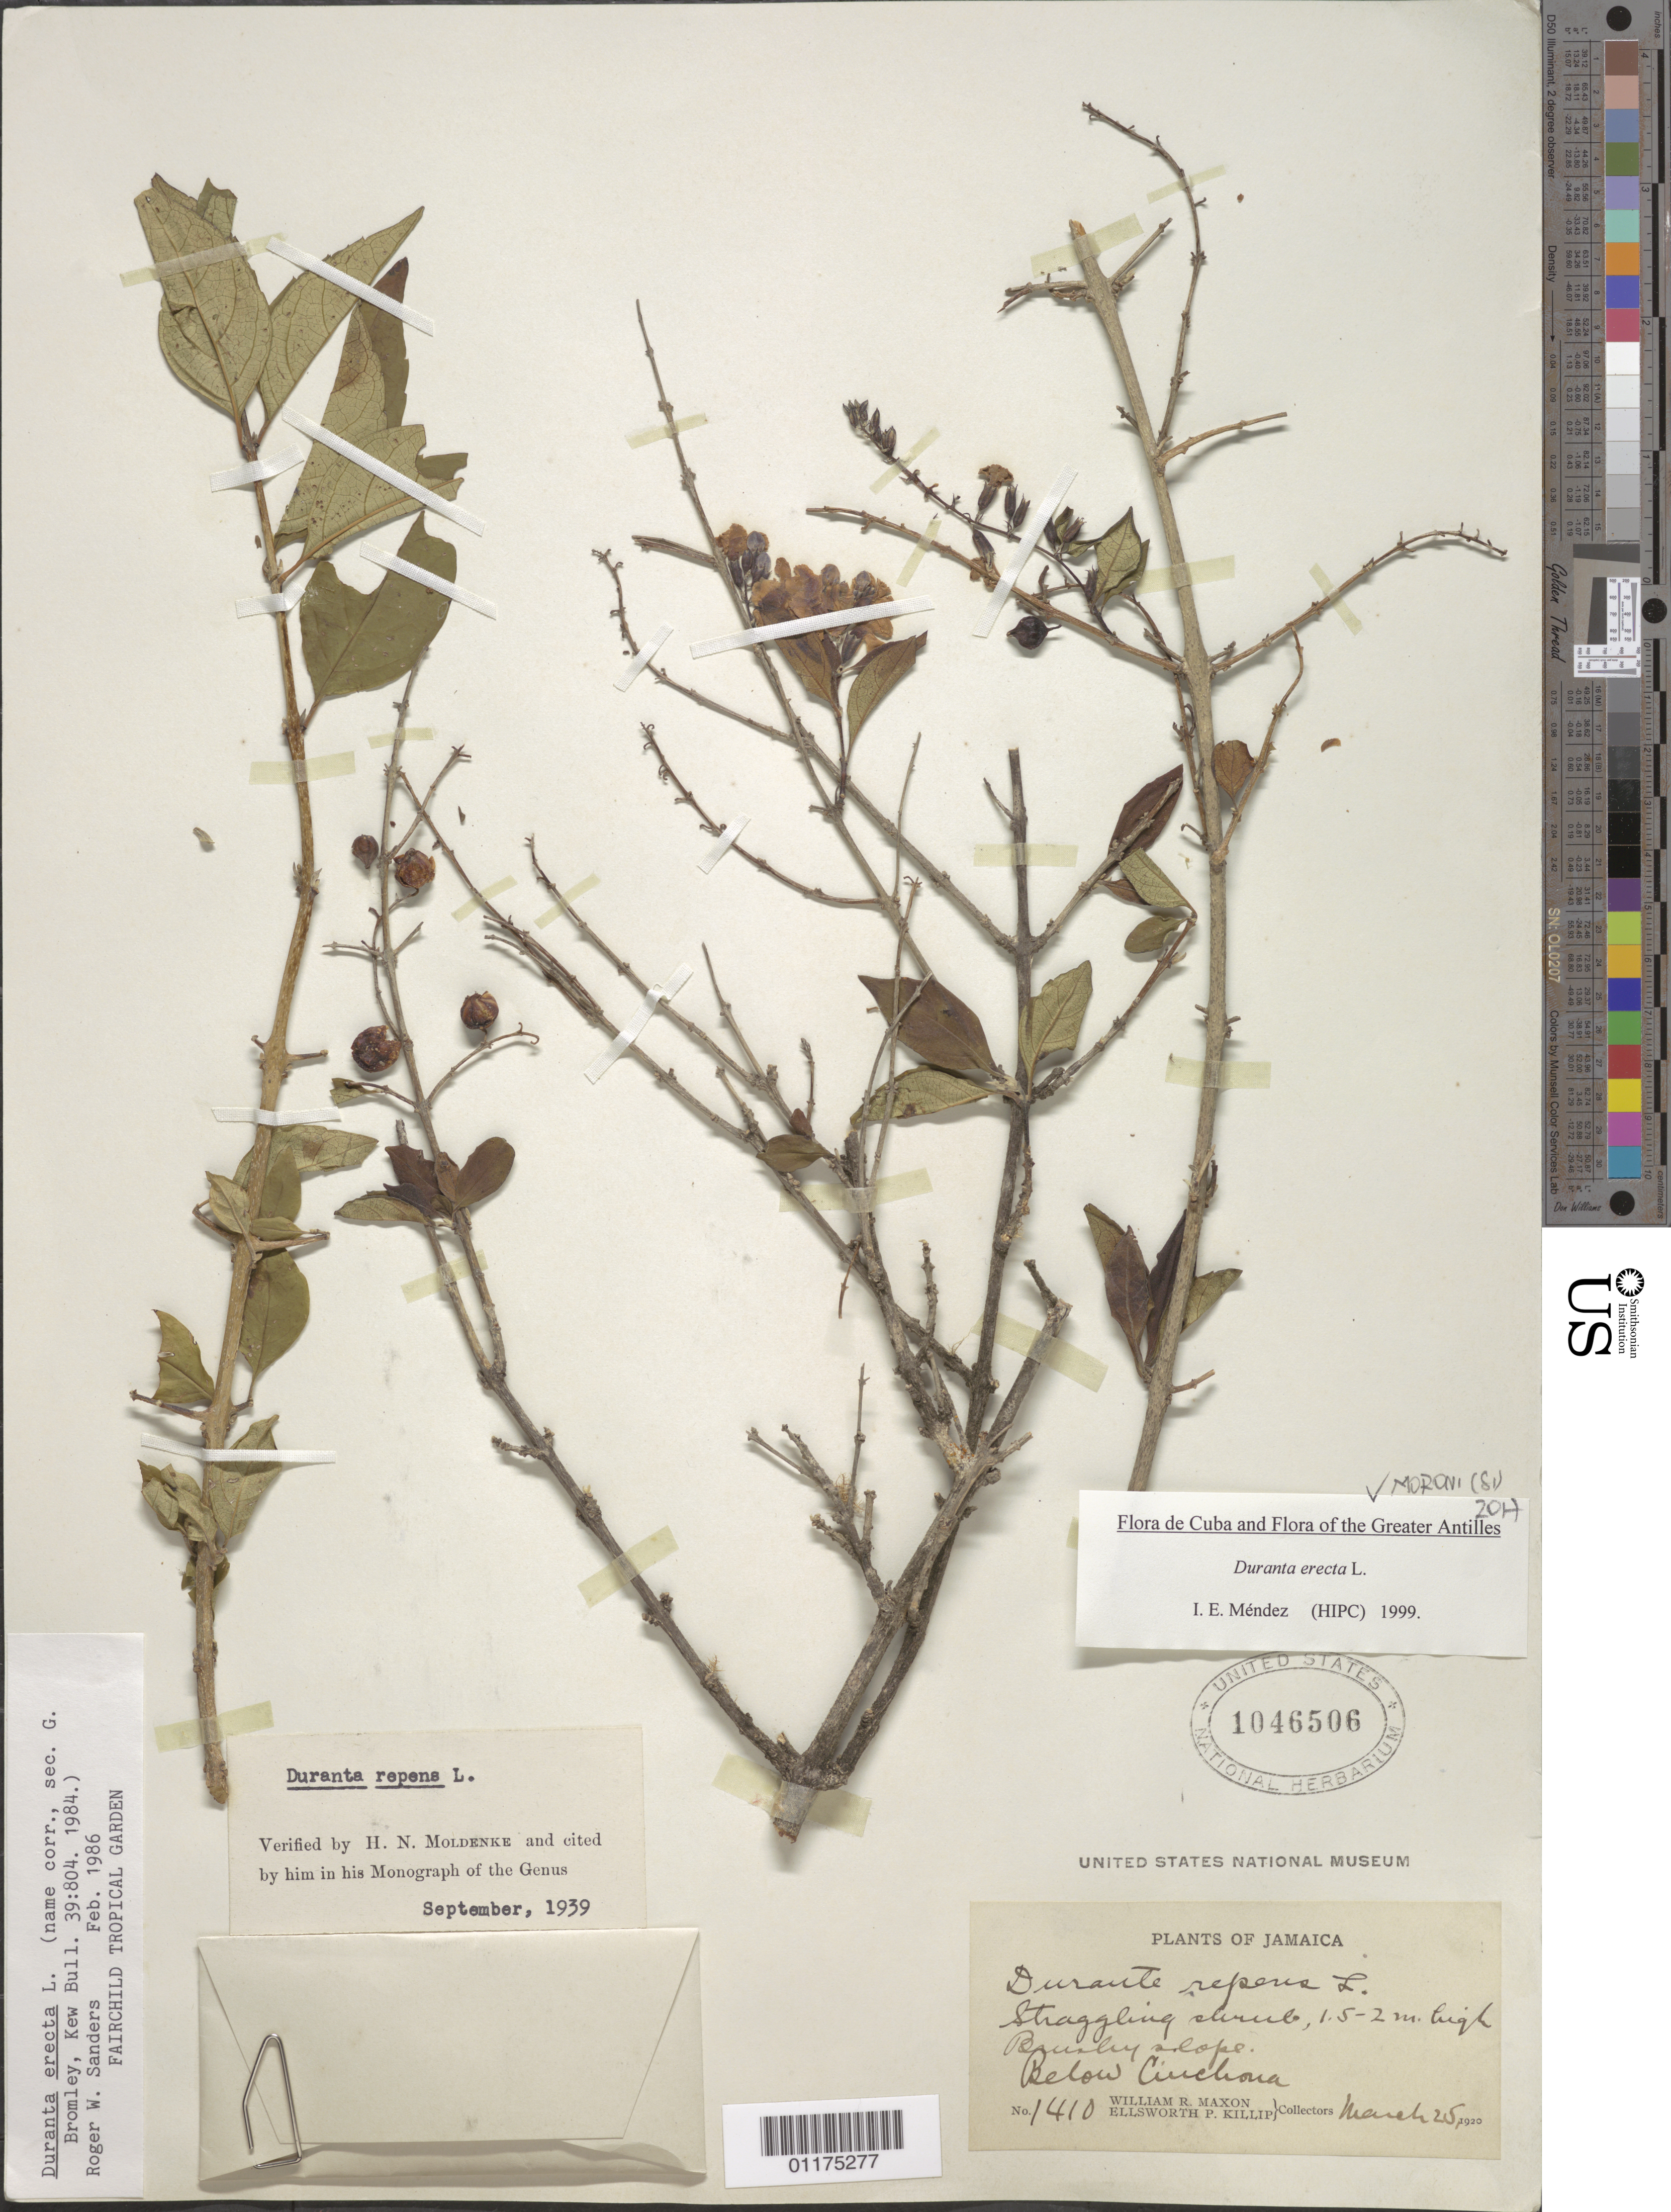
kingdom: Plantae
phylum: Tracheophyta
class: Magnoliopsida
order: Lamiales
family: Verbenaceae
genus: Duranta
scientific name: Duranta erecta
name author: L.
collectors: W. R. Maxon & E. P. Killip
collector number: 1410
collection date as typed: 25 Mar 1920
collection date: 1920-03-25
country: Jamaica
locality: Below Circliuona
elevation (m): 1.5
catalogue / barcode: US 1046506